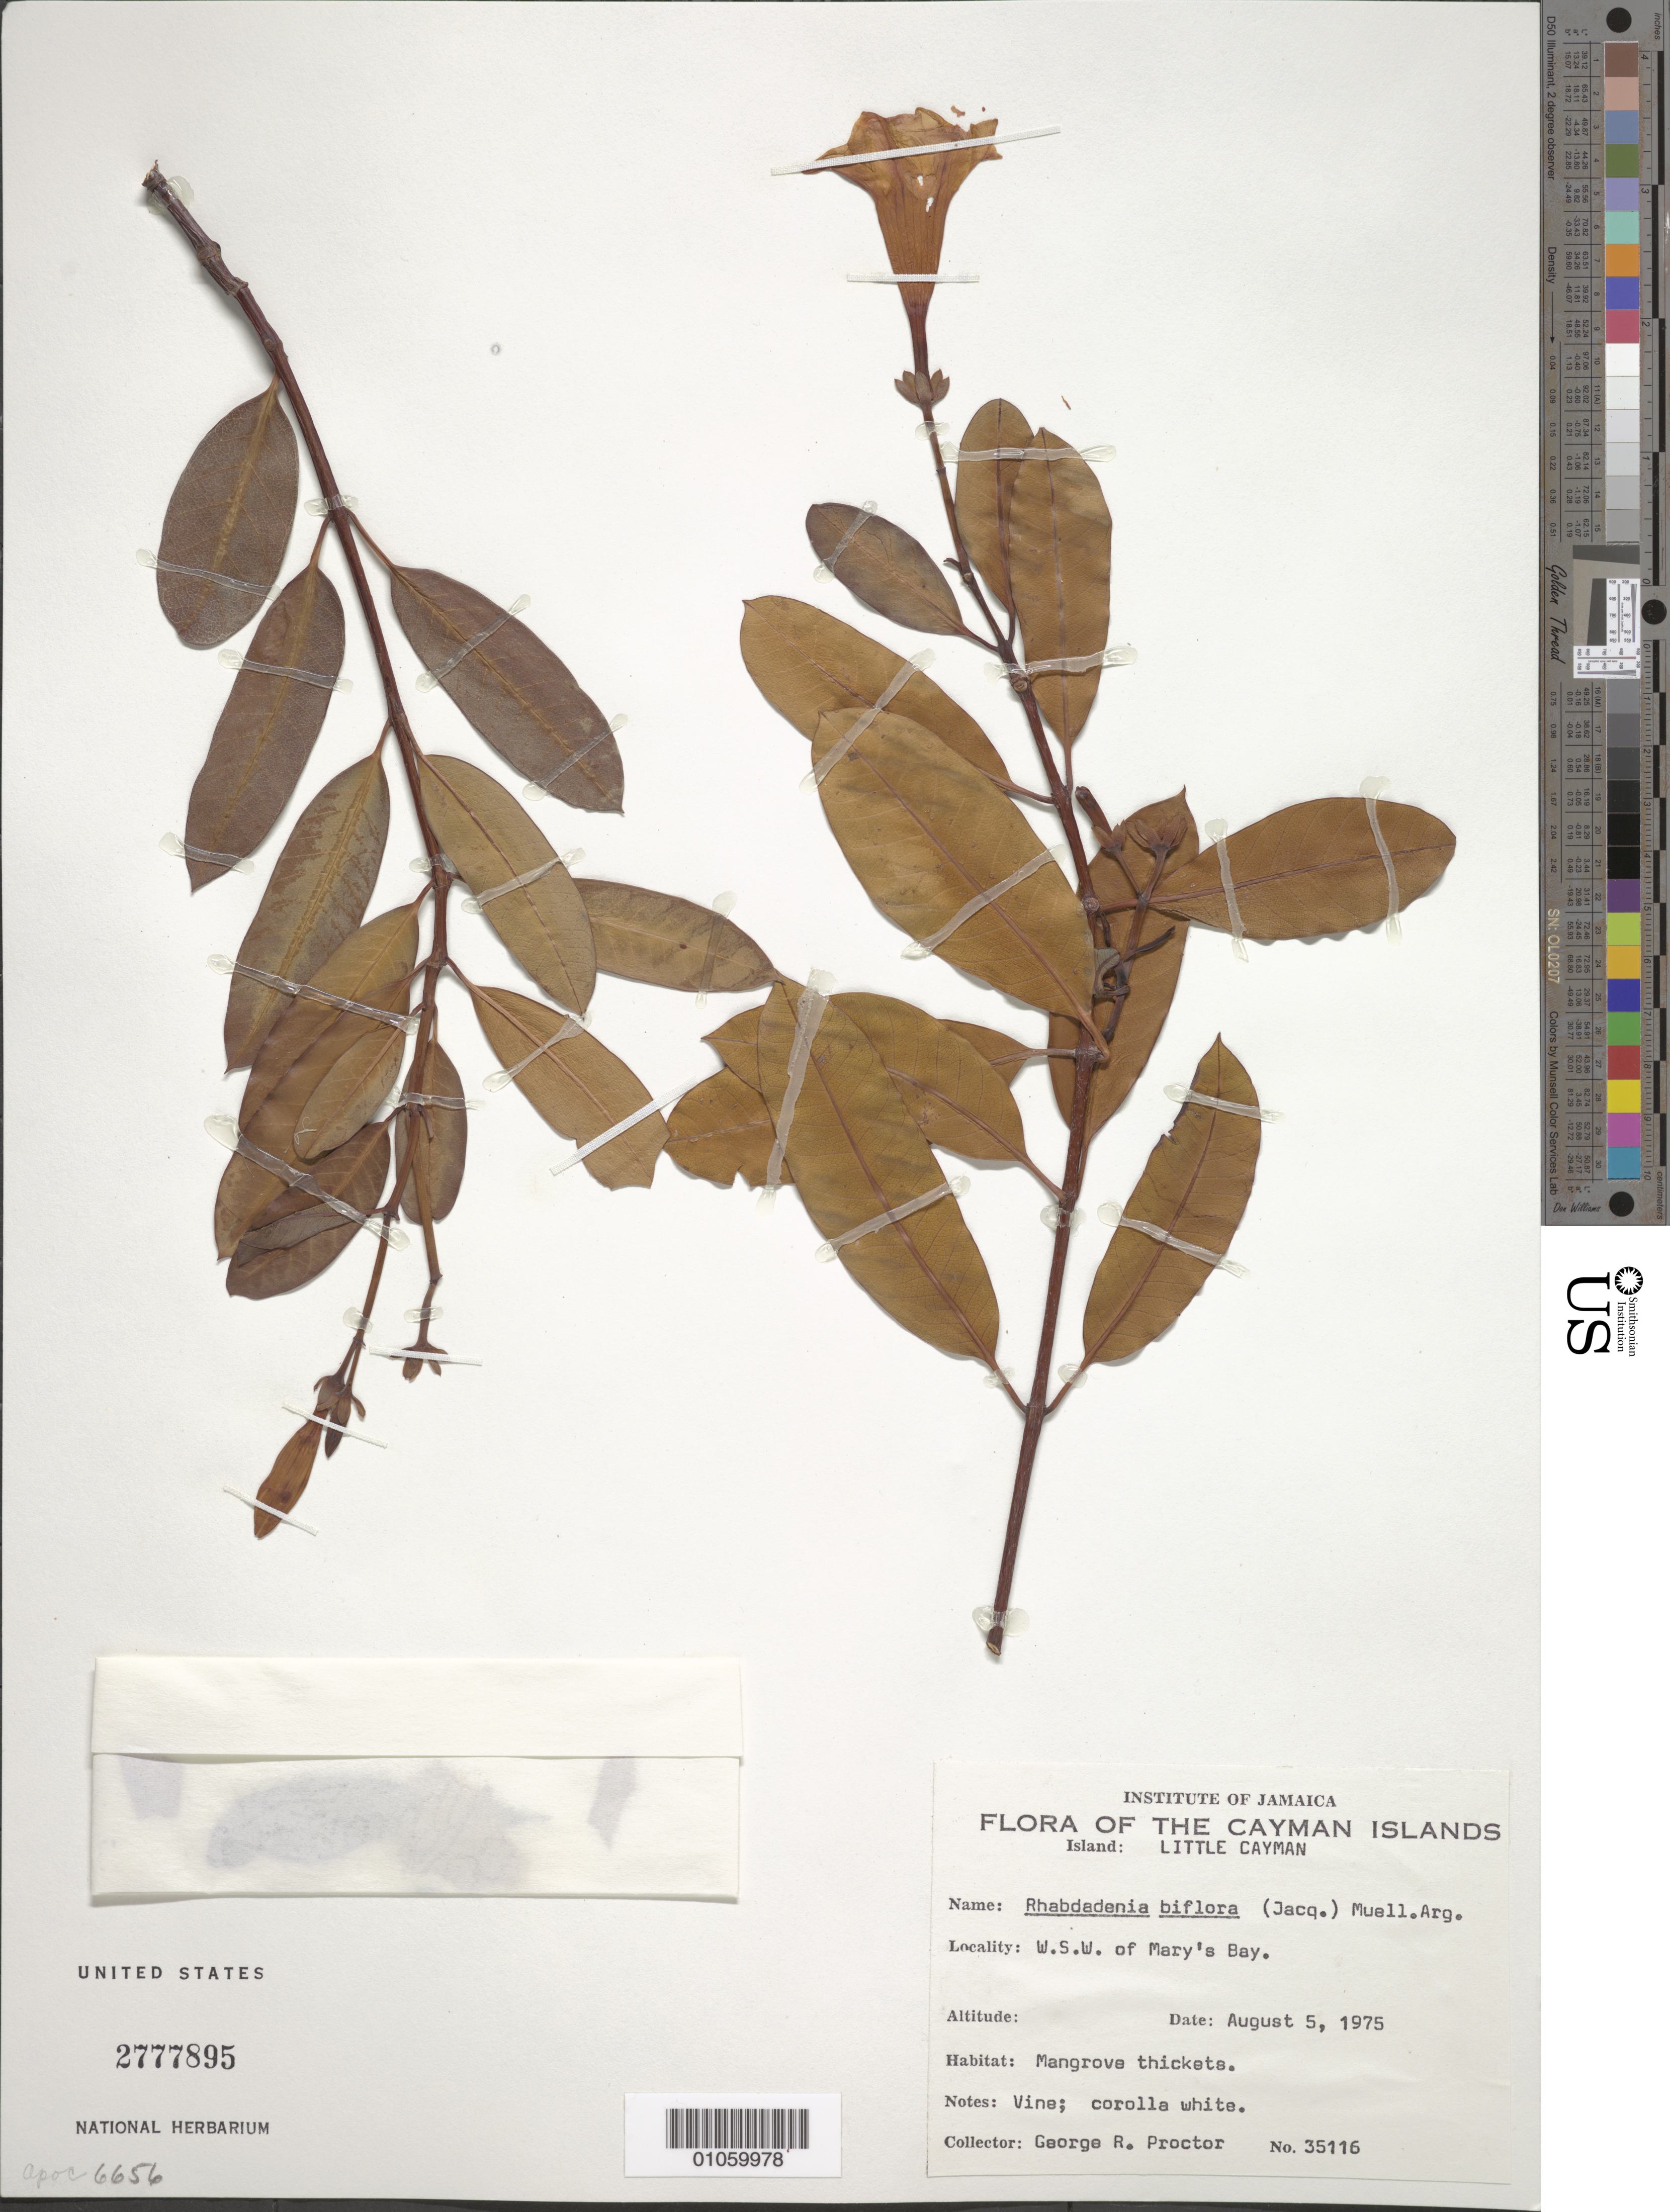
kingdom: Plantae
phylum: Tracheophyta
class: Magnoliopsida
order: Gentianales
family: Apocynaceae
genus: Rhabdadenia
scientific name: Rhabdadenia biflora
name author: (Jacq.) Müll. Arg.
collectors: G. R. Proctor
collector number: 35116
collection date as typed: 05 Aug 1975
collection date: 1975-08-05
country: Cayman Islands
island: Little Cayman I.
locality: Mangrove thickets W.S.W. of Mary's Bay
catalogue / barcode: US 2777895